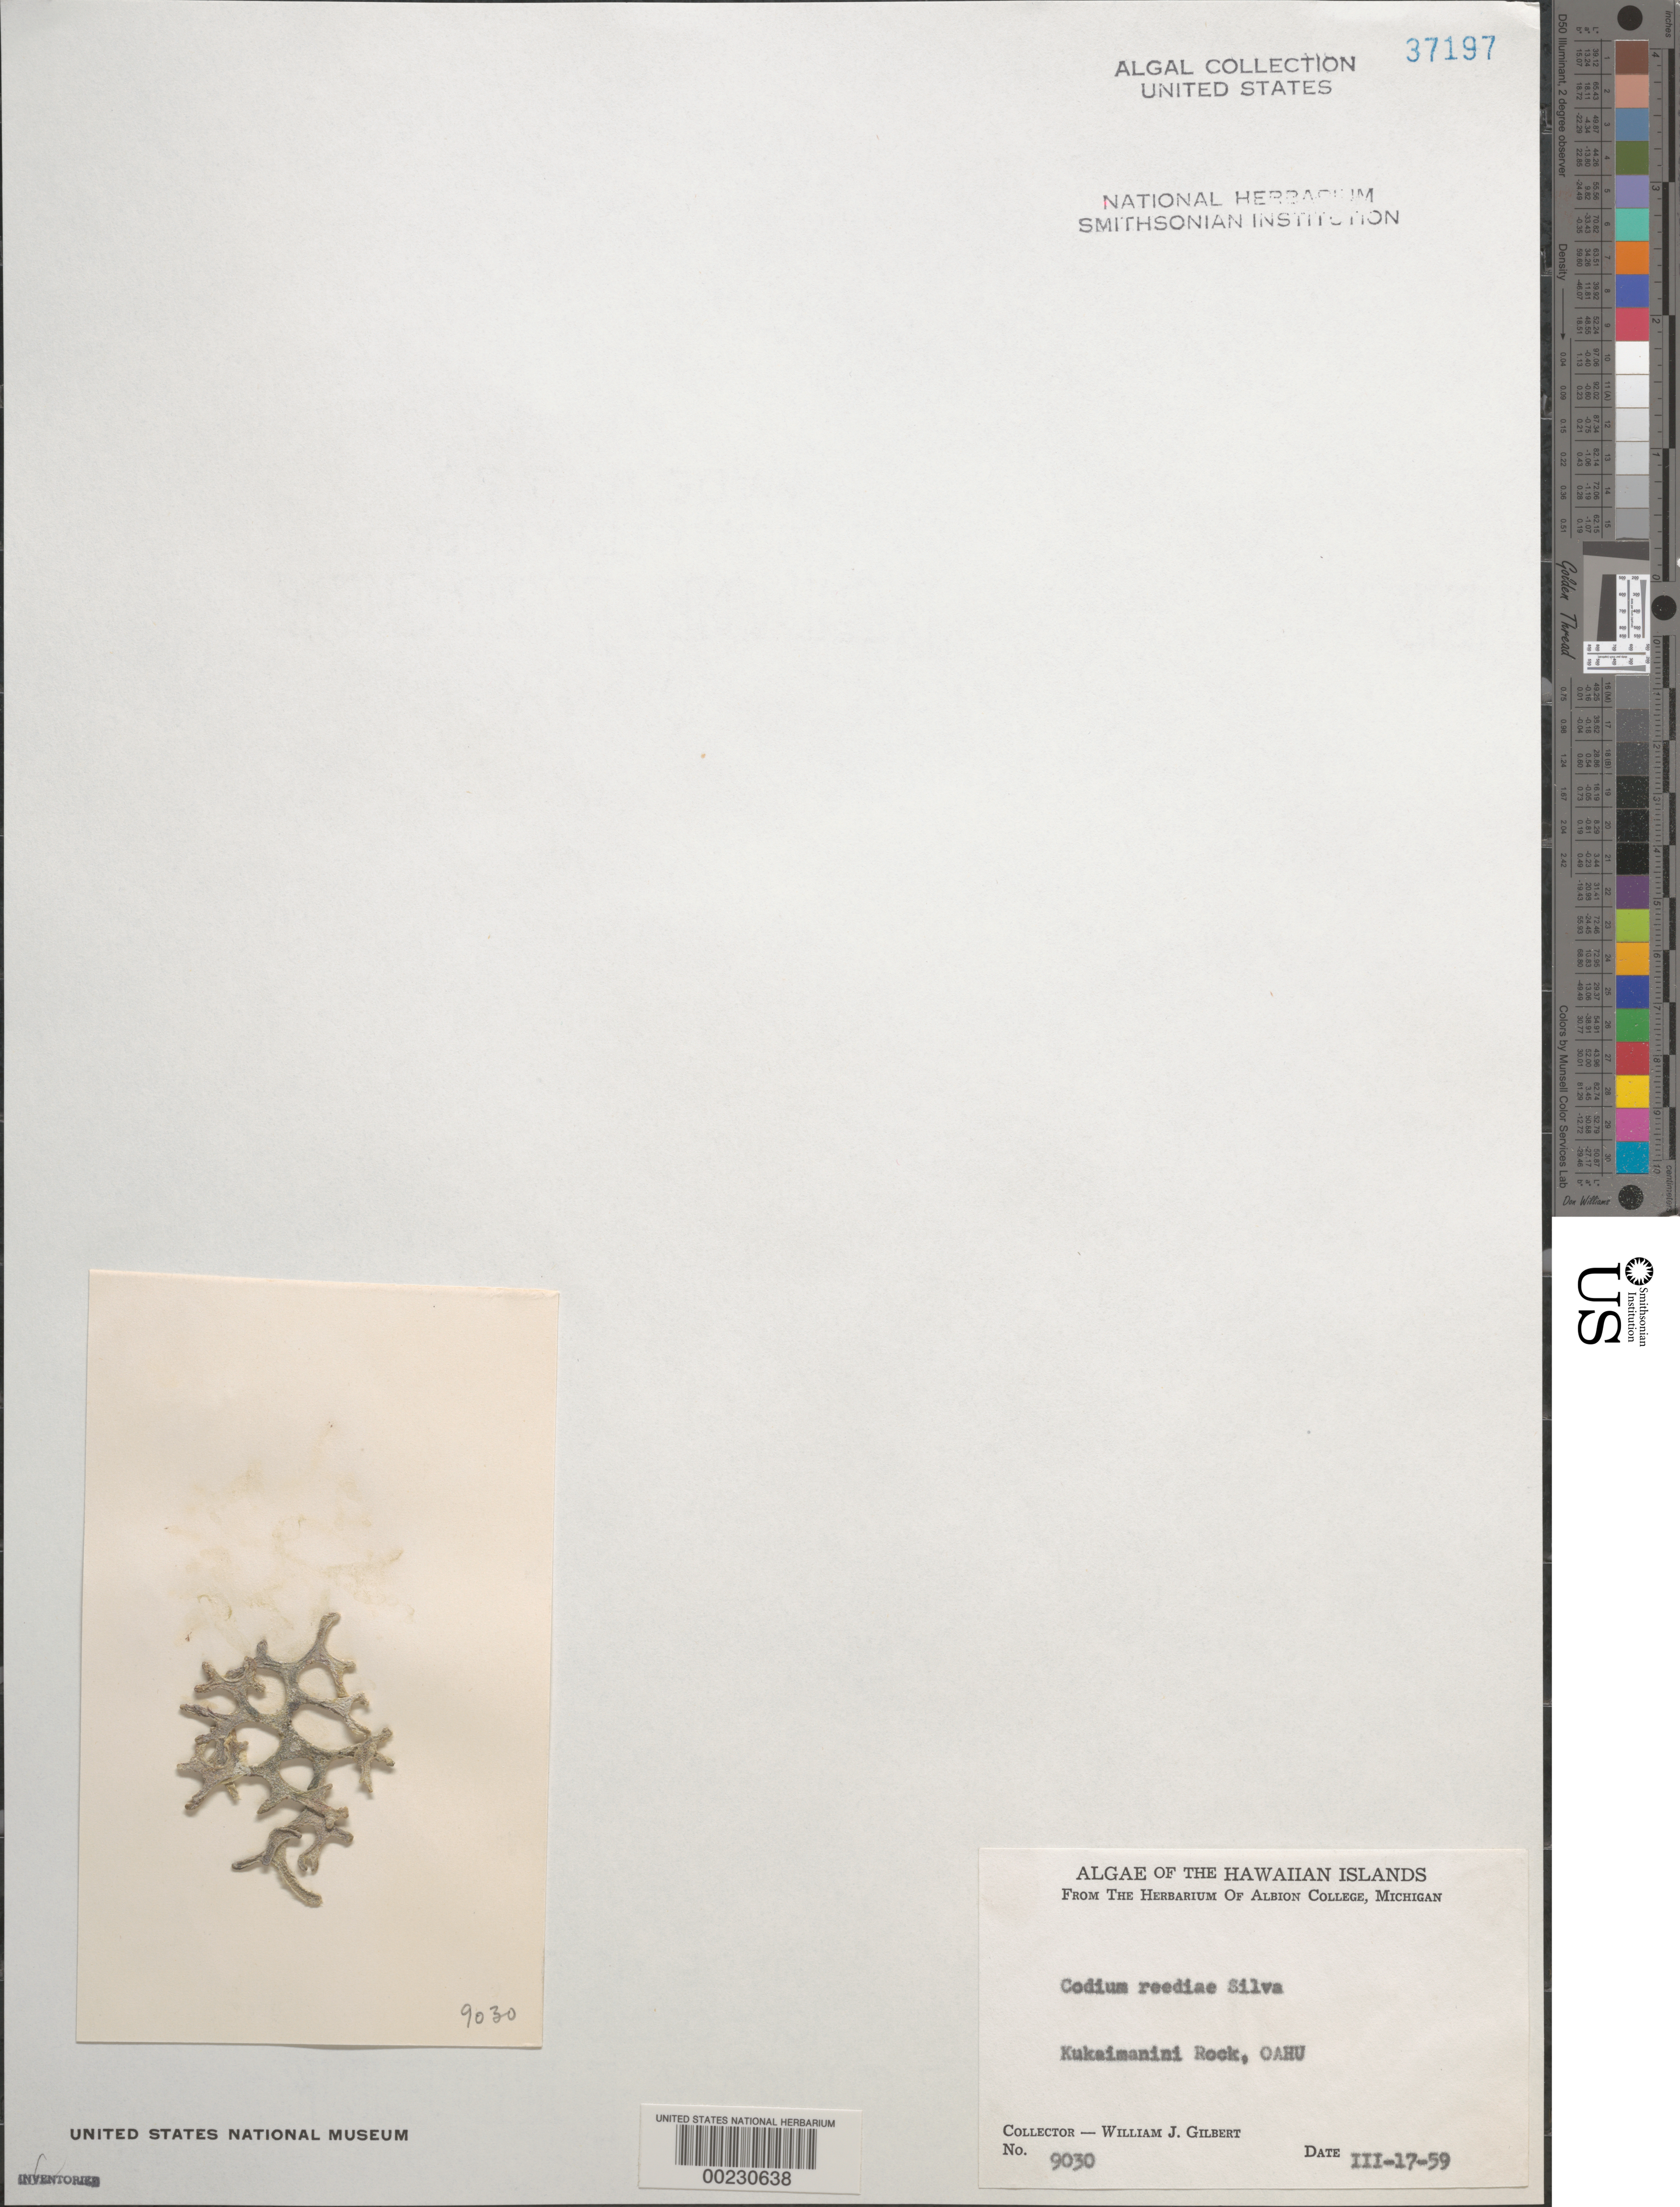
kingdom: Plantae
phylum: Chlorophyta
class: Ulvophyceae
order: Bryopsidales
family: Codiaceae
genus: Codium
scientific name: Codium reediae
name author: P.C. Silva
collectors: W. J. Gilbert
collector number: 9030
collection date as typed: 17 Mar 1959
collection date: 1959-03-17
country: United States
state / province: Hawaii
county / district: Honolulu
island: Oahu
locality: Kukaimanini Rock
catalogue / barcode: US 37197